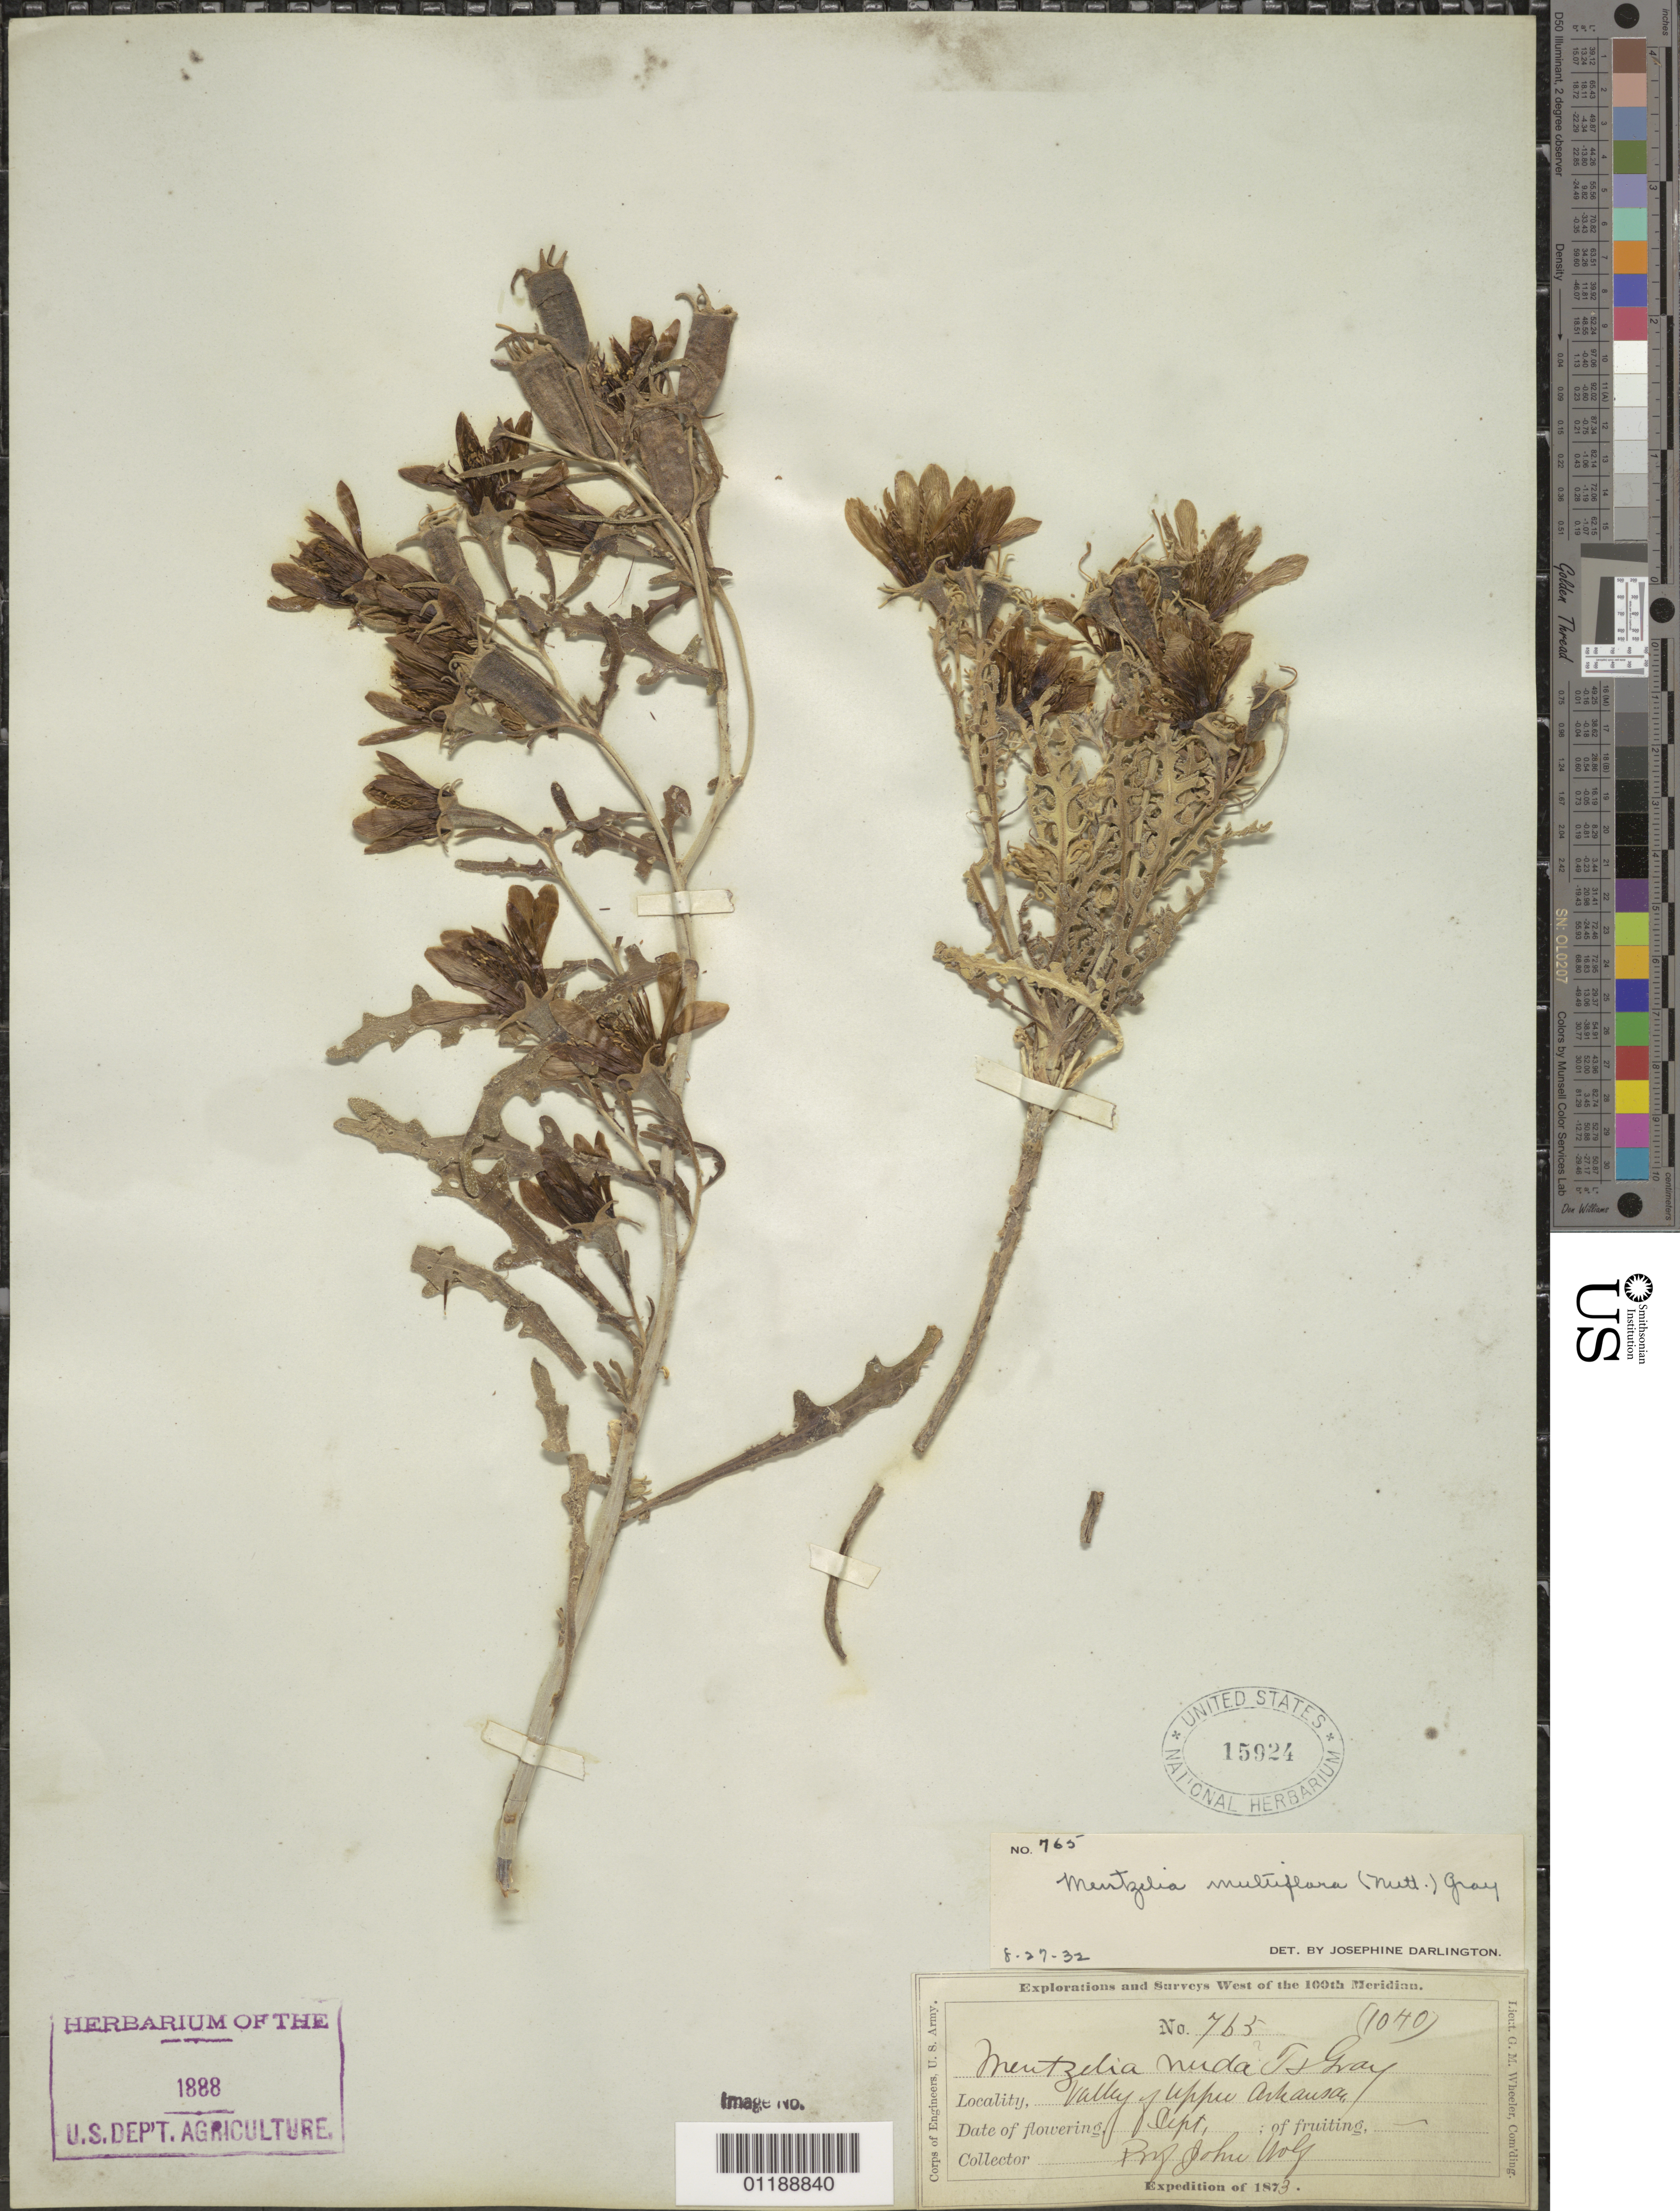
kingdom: Plantae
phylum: Tracheophyta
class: Magnoliopsida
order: Cornales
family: Loasaceae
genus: Mentzelia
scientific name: Mentzelia multiflora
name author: (Nutt.) A. Gray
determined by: Darlington, J.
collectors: J. Wolf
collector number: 765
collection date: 1873-09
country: United States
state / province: Colorado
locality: Valley of the Upper Arkansas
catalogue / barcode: US 15924